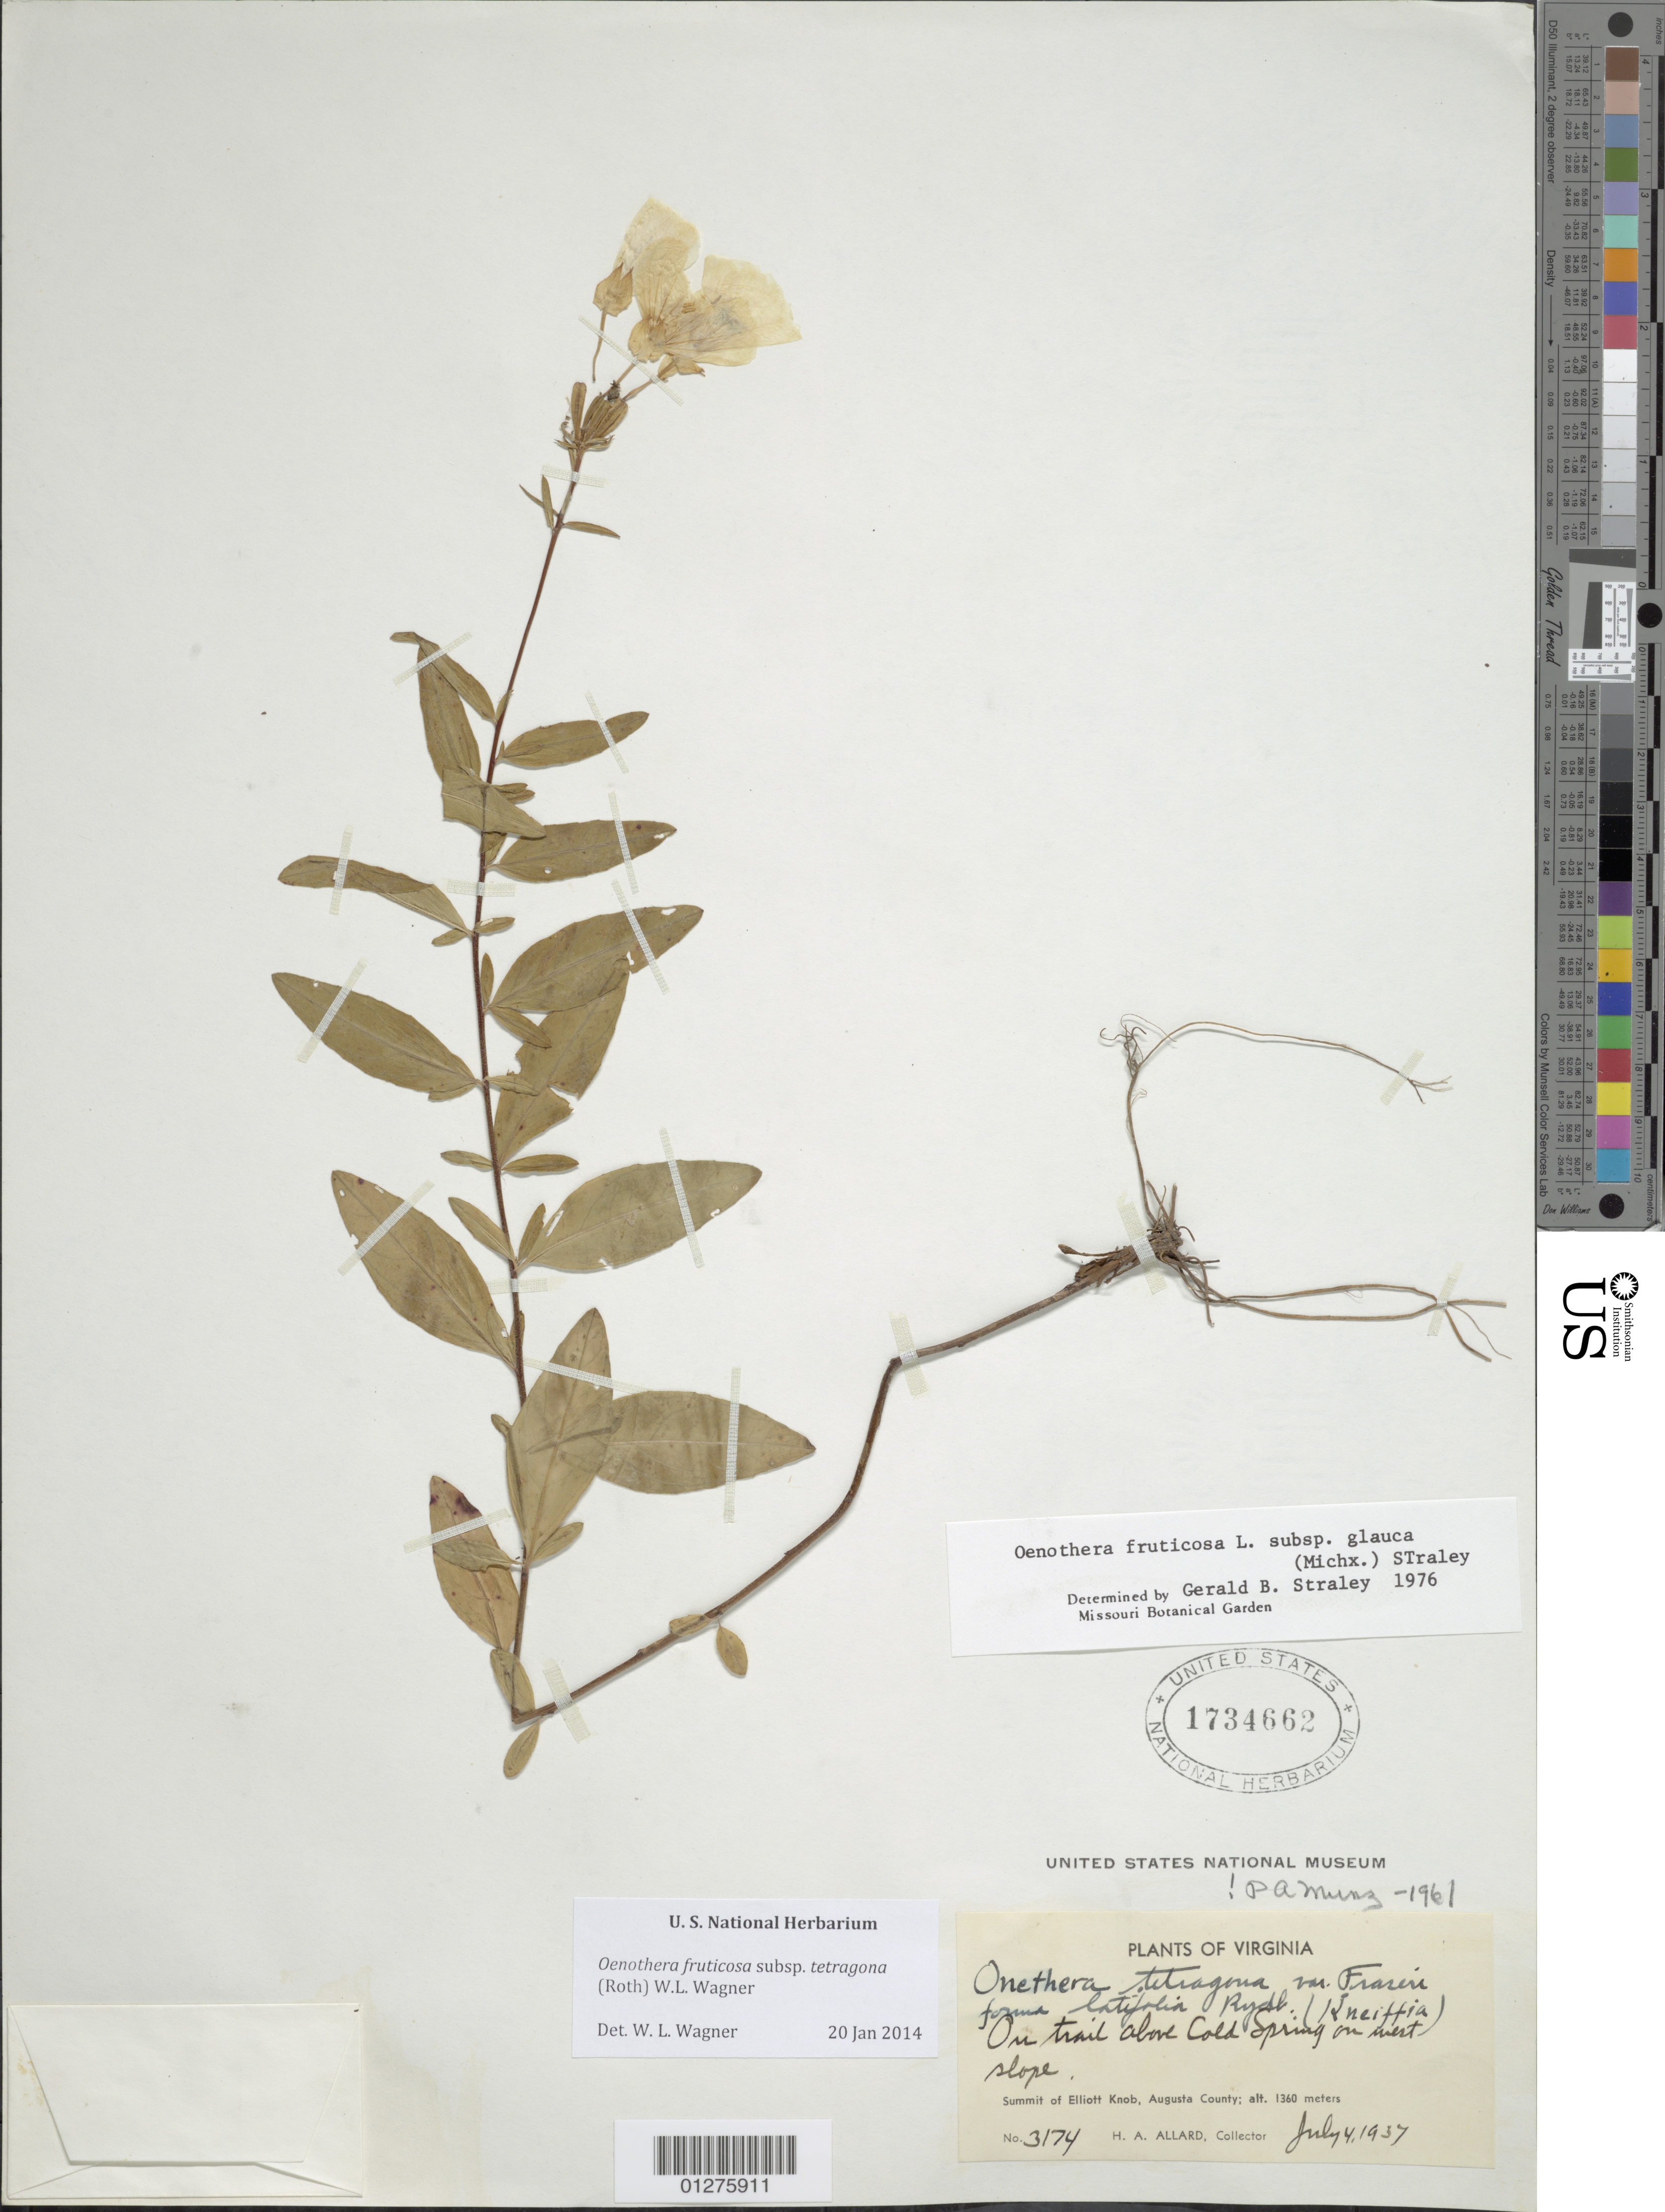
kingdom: Plantae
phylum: Tracheophyta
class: Magnoliopsida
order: Myrtales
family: Onagraceae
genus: Oenothera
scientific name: Oenothera fruticosa subsp. tetragona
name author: (Roth) W.L. Wagner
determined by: Wagner, W. L., (BOT), Smithsonian Institution - National Museum of Natural History (UNITED STATES)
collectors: H. A. Allard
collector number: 3174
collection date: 1937-07-04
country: United States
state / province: Virginia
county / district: Augusta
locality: On trail above Cold Spring, summit of Elliott Knob.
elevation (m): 1360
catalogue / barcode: US 1734662